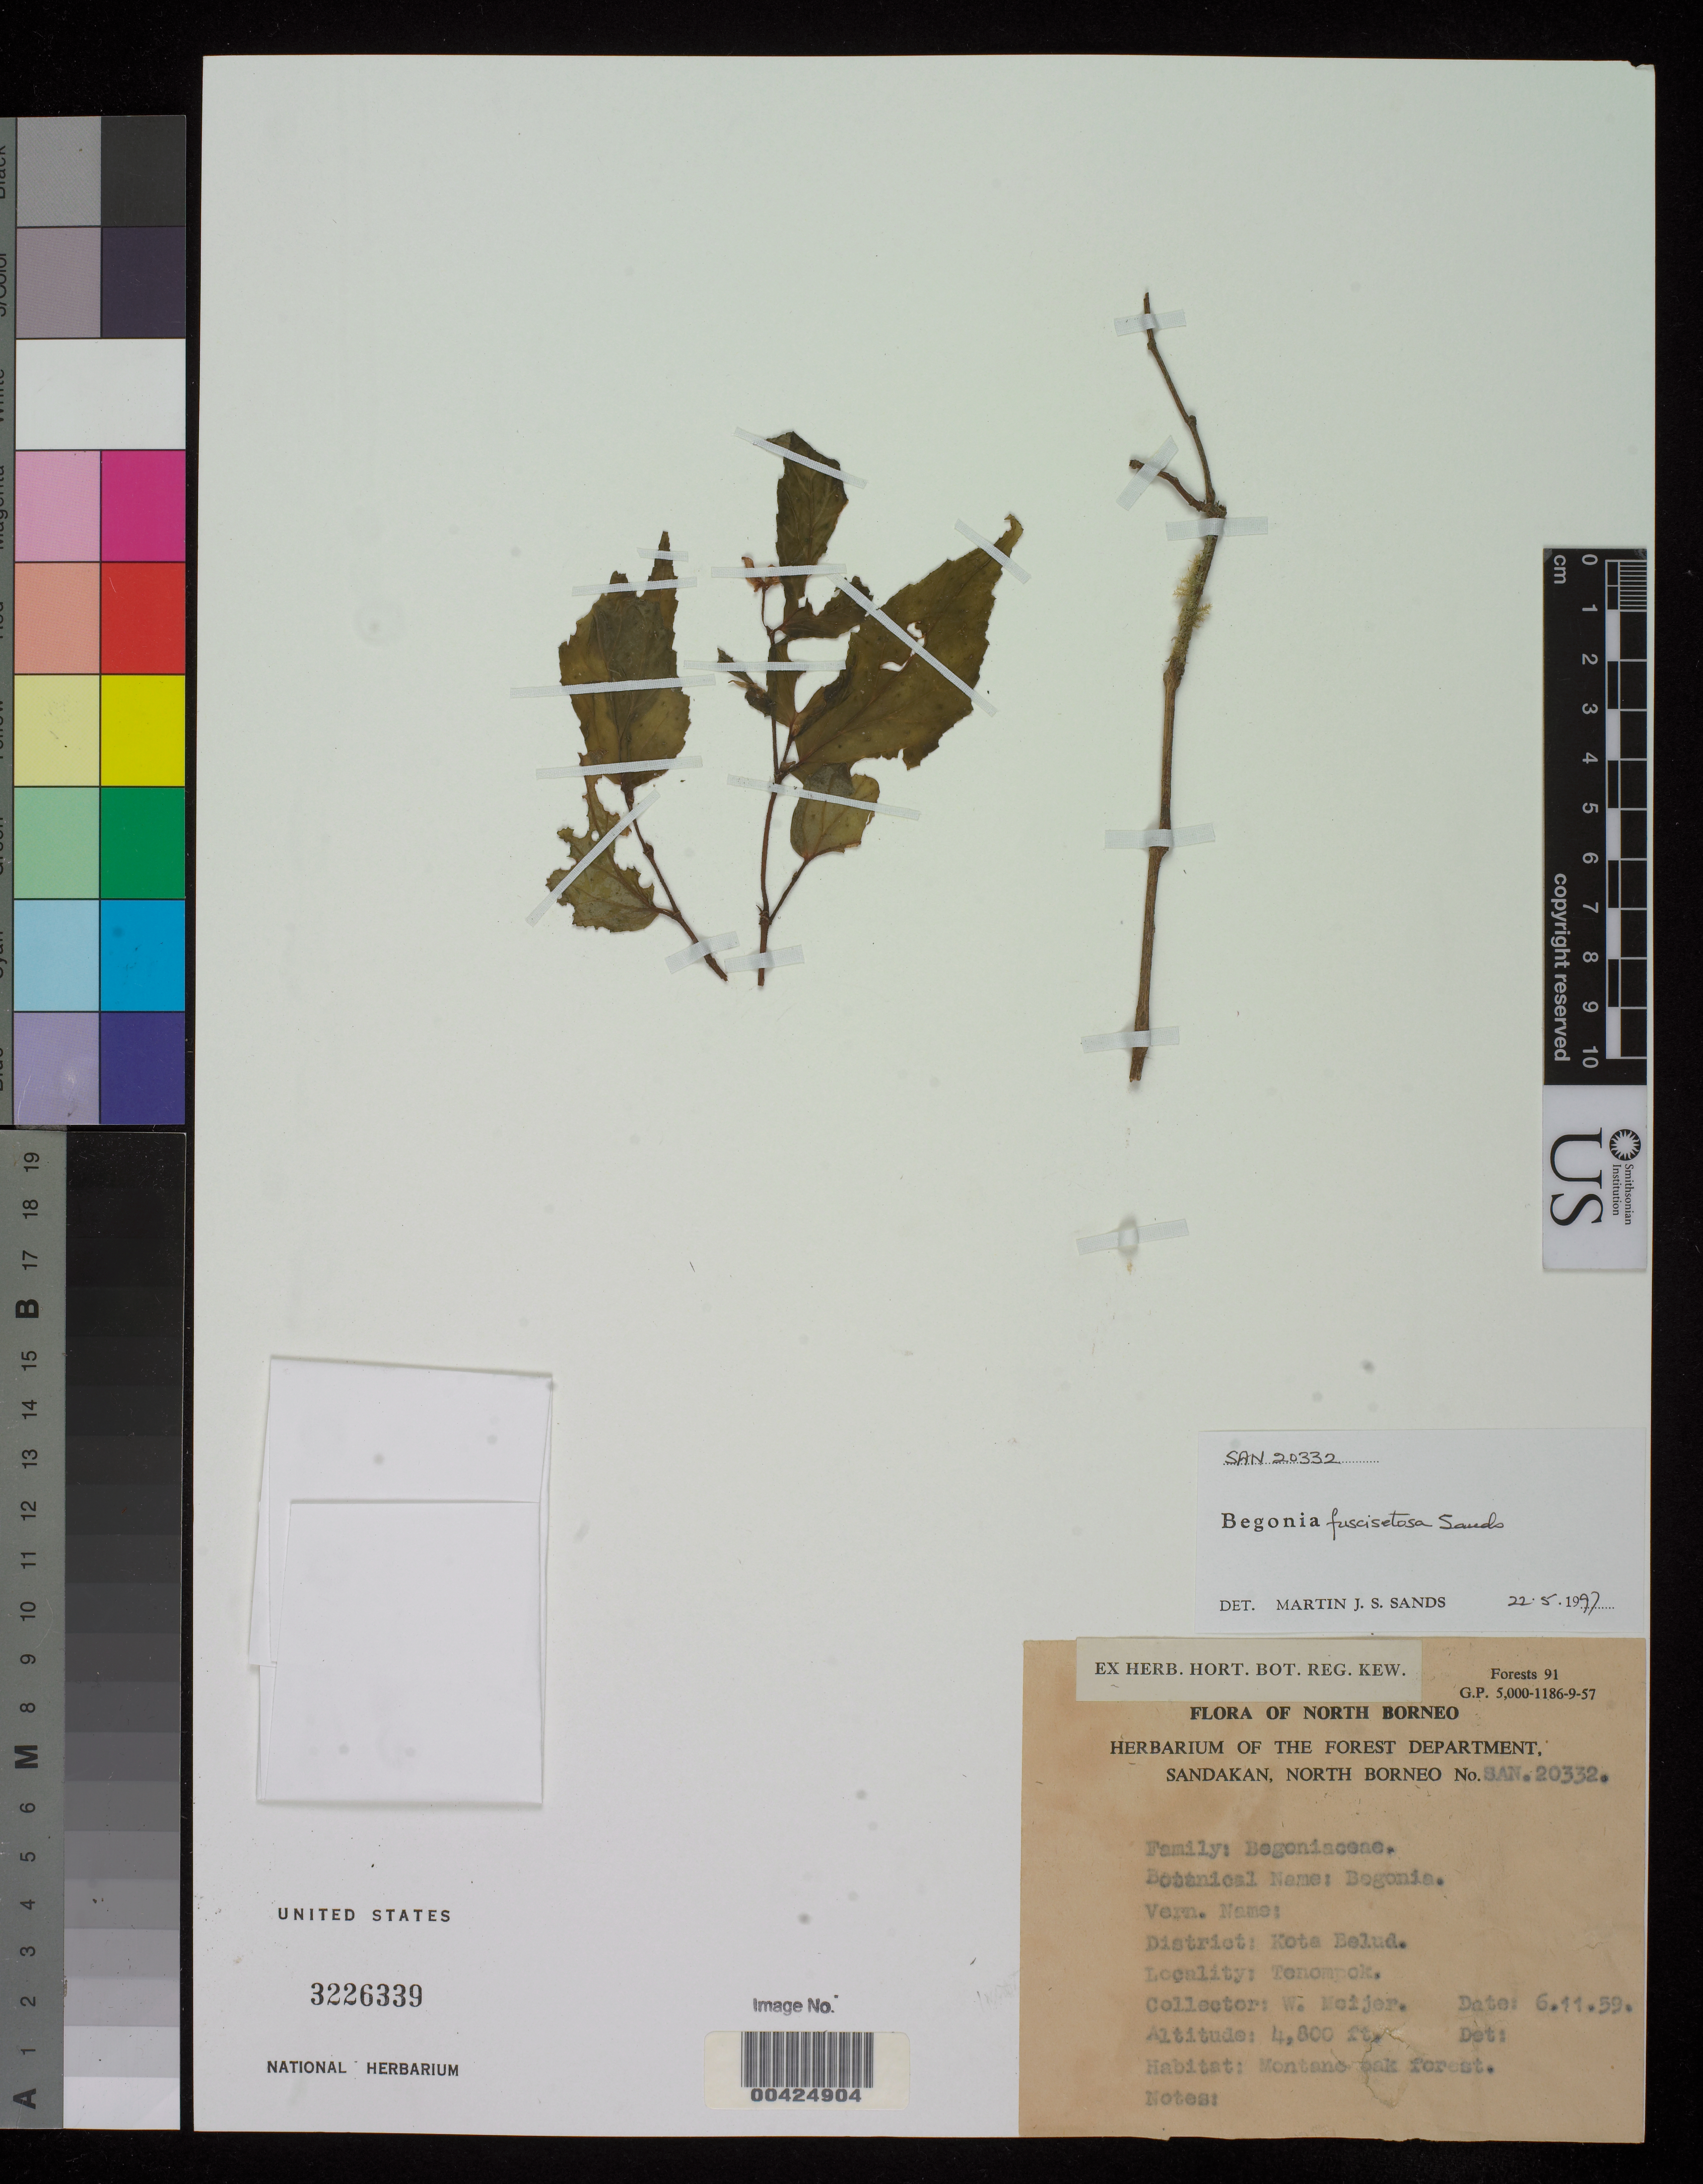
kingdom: Plantae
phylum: Tracheophyta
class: Magnoliopsida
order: Cucurbitales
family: Begoniaceae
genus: Begonia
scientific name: Begonia fuscisetosa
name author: Sands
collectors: W. Meijer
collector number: San. 20332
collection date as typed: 06 Nov 1959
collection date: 1959-11-06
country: Malaysia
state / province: Sabah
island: Borneo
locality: North borneo, sandakan, kota belud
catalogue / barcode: US 3326339-2